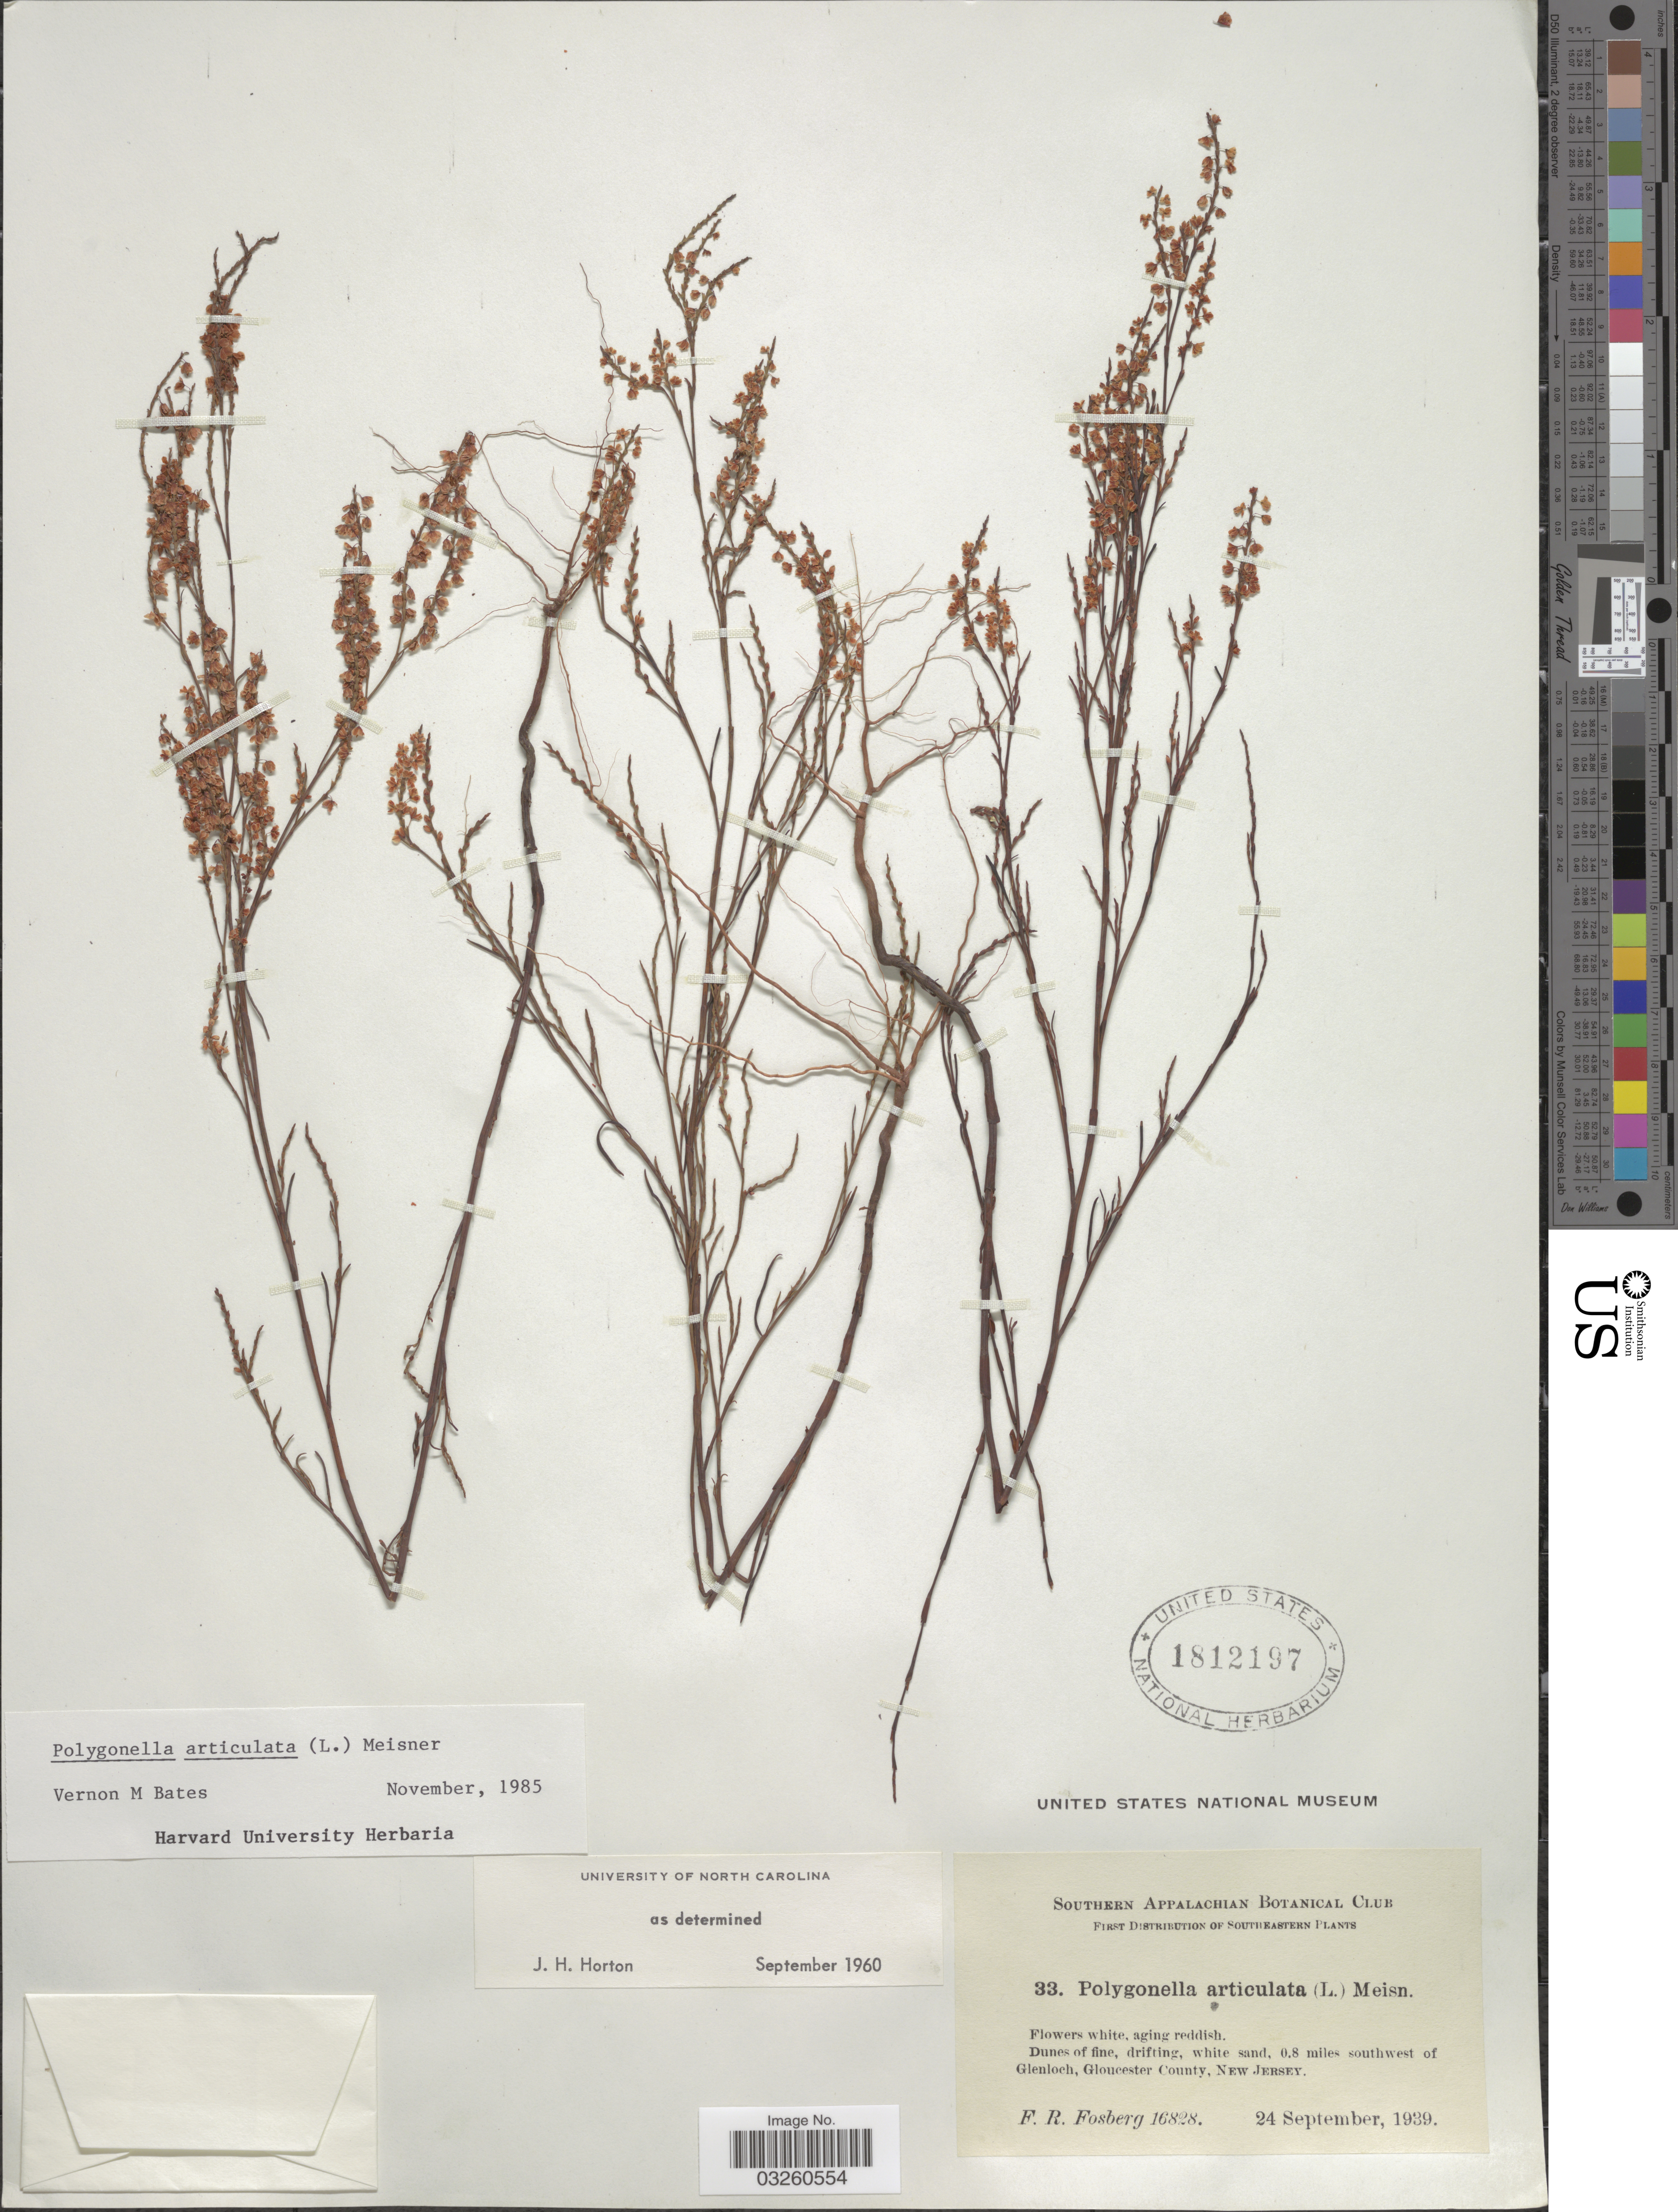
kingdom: Plantae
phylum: Tracheophyta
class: Magnoliopsida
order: Caryophyllales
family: Polygonaceae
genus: Polygonella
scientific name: Polygonella articulata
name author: (L.) Meisn.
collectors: F. R. Fosberg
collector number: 16828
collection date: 1939-09-24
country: United States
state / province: New Jersey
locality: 0.8 miles southwest of Glenloch, Gloucester County.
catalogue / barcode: US 1812197